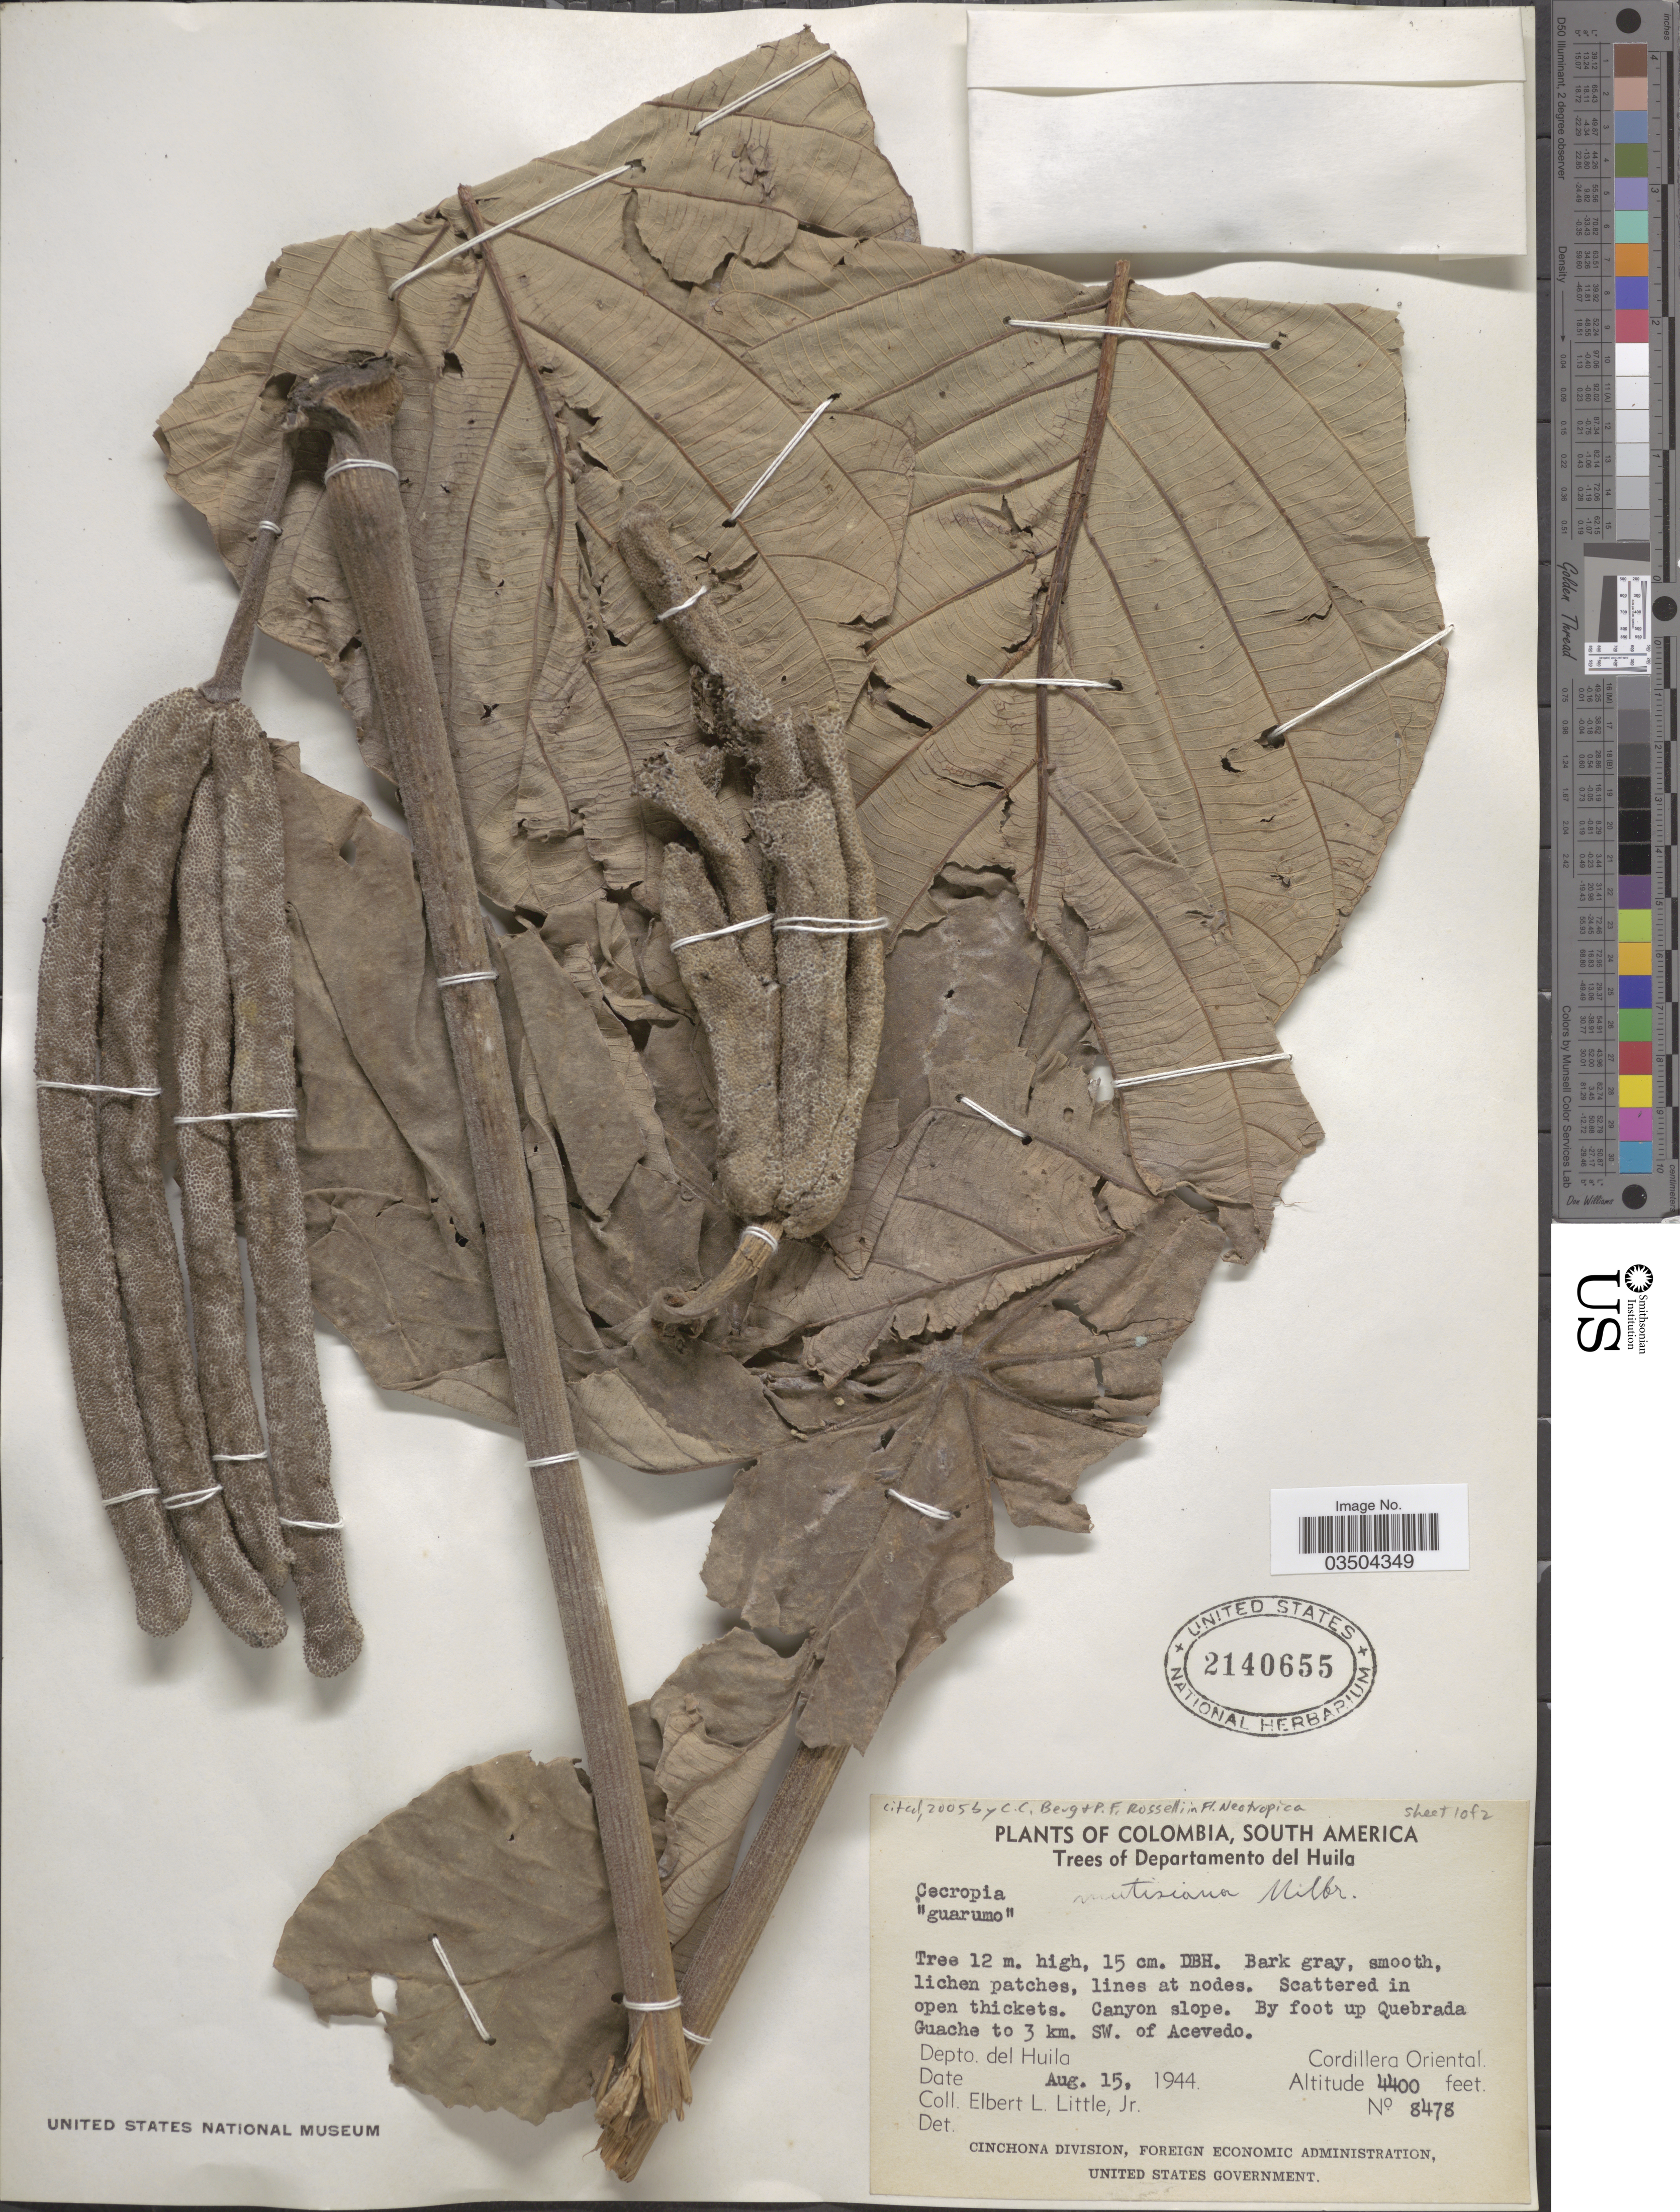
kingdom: Plantae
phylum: Tracheophyta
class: Magnoliopsida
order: Rosales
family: Urticaceae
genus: Cecropia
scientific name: Cecropia mutisiana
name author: Mildbr.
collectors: E. L. Little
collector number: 8478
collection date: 1944-08-15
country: Colombia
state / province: Huila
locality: Departamento del Huila. Canyon slope. By foot up Quebrada Guache to 3 km. SW. of Acevedo. Cordillera Oriental.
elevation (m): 1341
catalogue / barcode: US 2140655